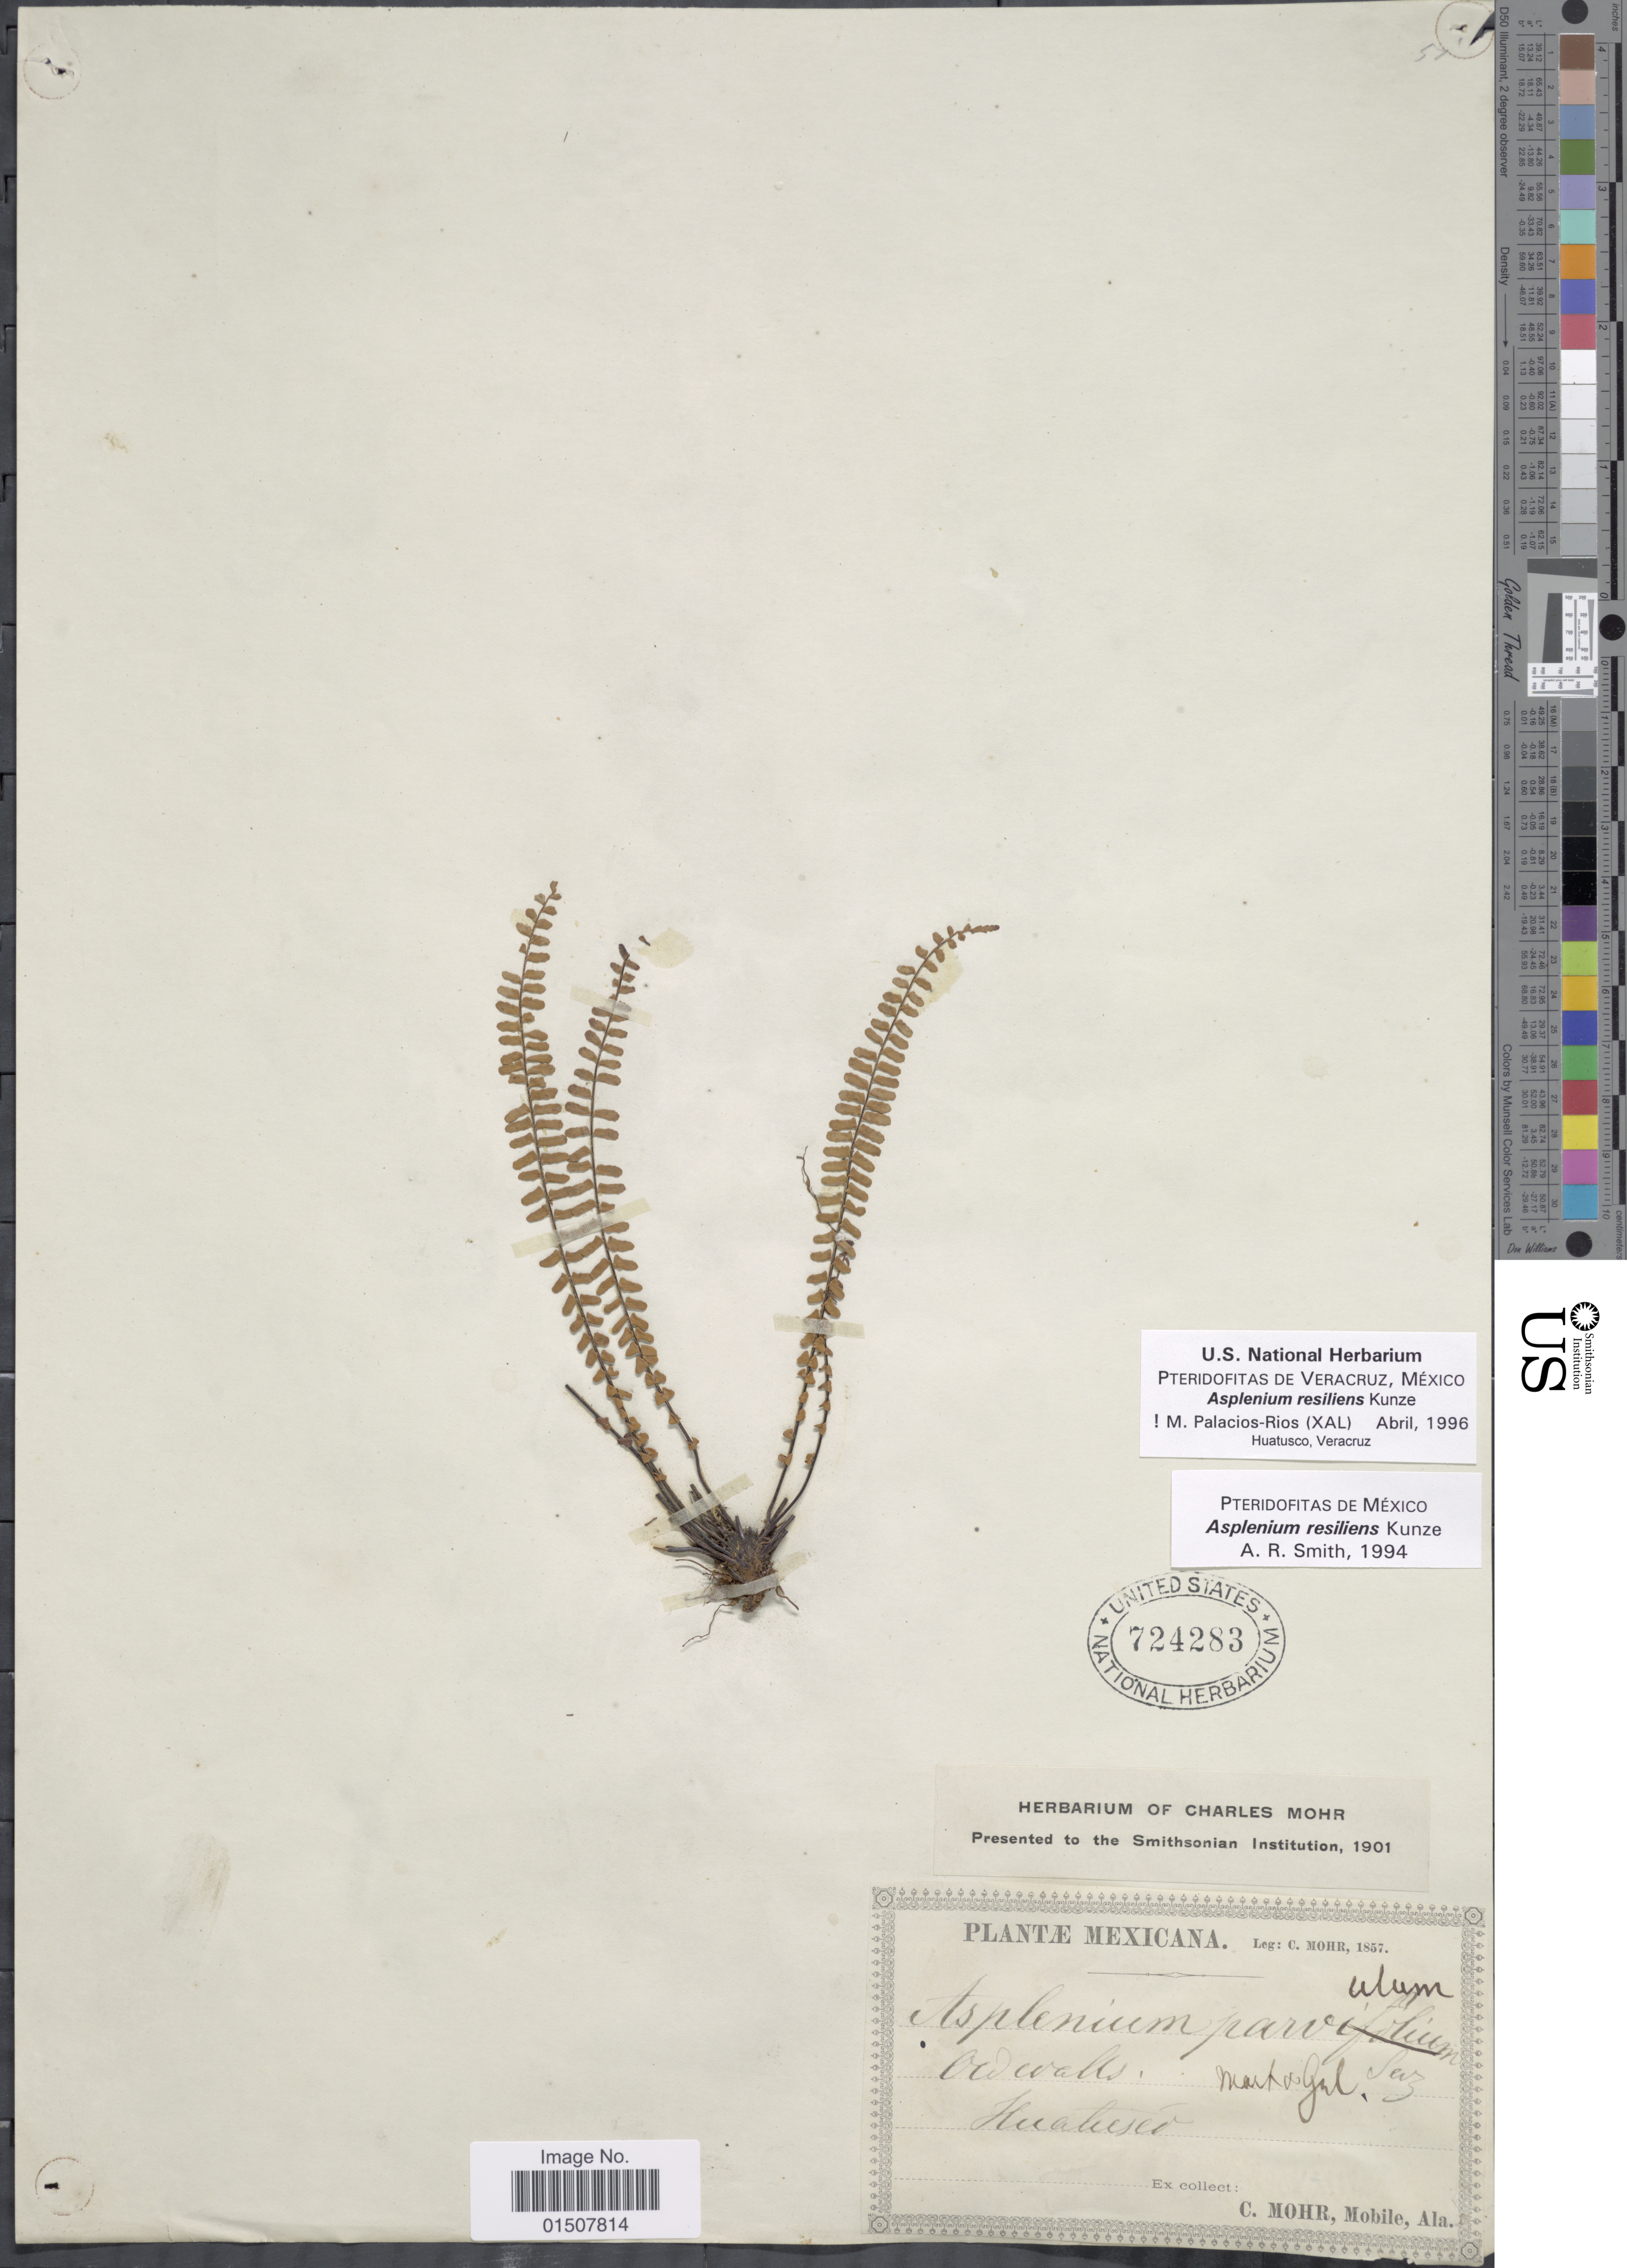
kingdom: Plantae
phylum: Tracheophyta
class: Polypodiopsida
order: Polypodiales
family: Aspleniaceae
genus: Asplenium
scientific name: Asplenium resiliens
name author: Kunze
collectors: C. T. Mohr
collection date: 1857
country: Mexico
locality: Huatusco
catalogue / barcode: US 724283